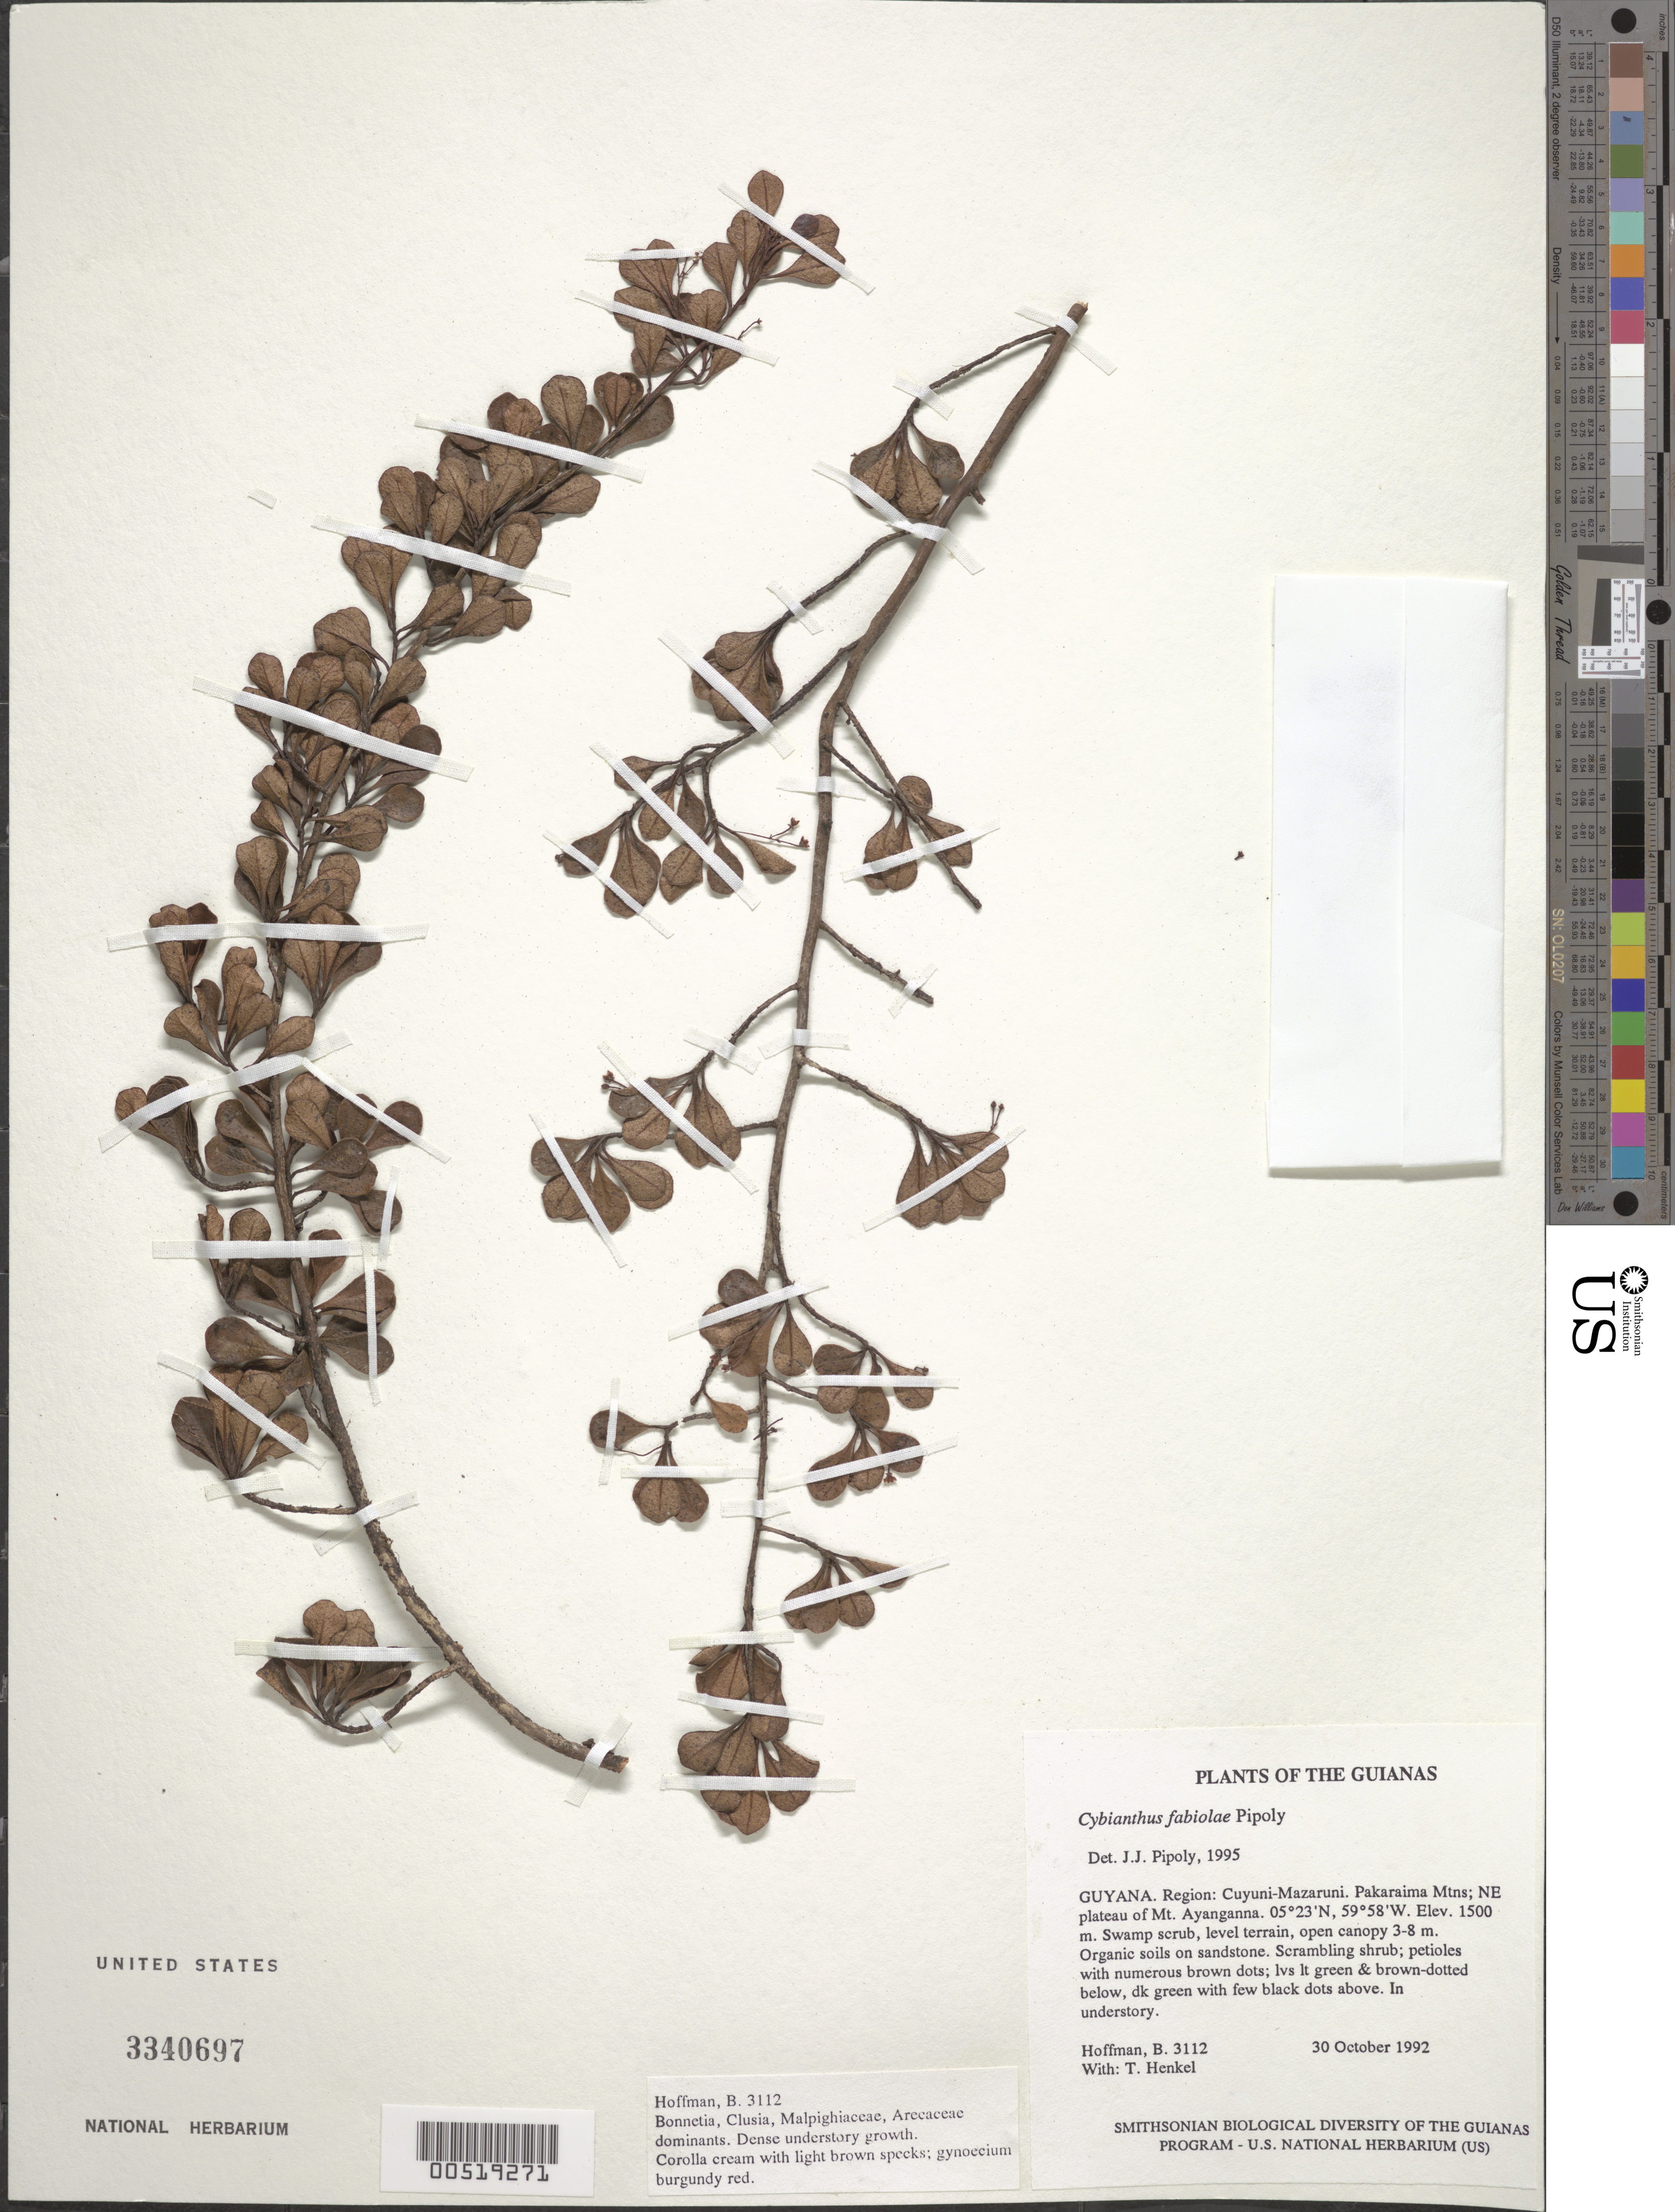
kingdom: Plantae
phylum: Tracheophyta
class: Magnoliopsida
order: Ericales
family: Primulaceae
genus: Cybianthus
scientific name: Cybianthus fabiolae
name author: Pipoly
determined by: Pipoly, J. J., III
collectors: B. Hoffman & T. Henkel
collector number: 3112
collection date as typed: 30 October 1992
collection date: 1992-10-30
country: Guyana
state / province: Cuyuni-Mazaruni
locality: Pakaraima Mountains; NE plateau of Mt. Ayanganna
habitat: Swamp scrub, level terrain, open canopy 3-8 m. Organic soils on sandstone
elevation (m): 1500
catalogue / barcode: US 3340697